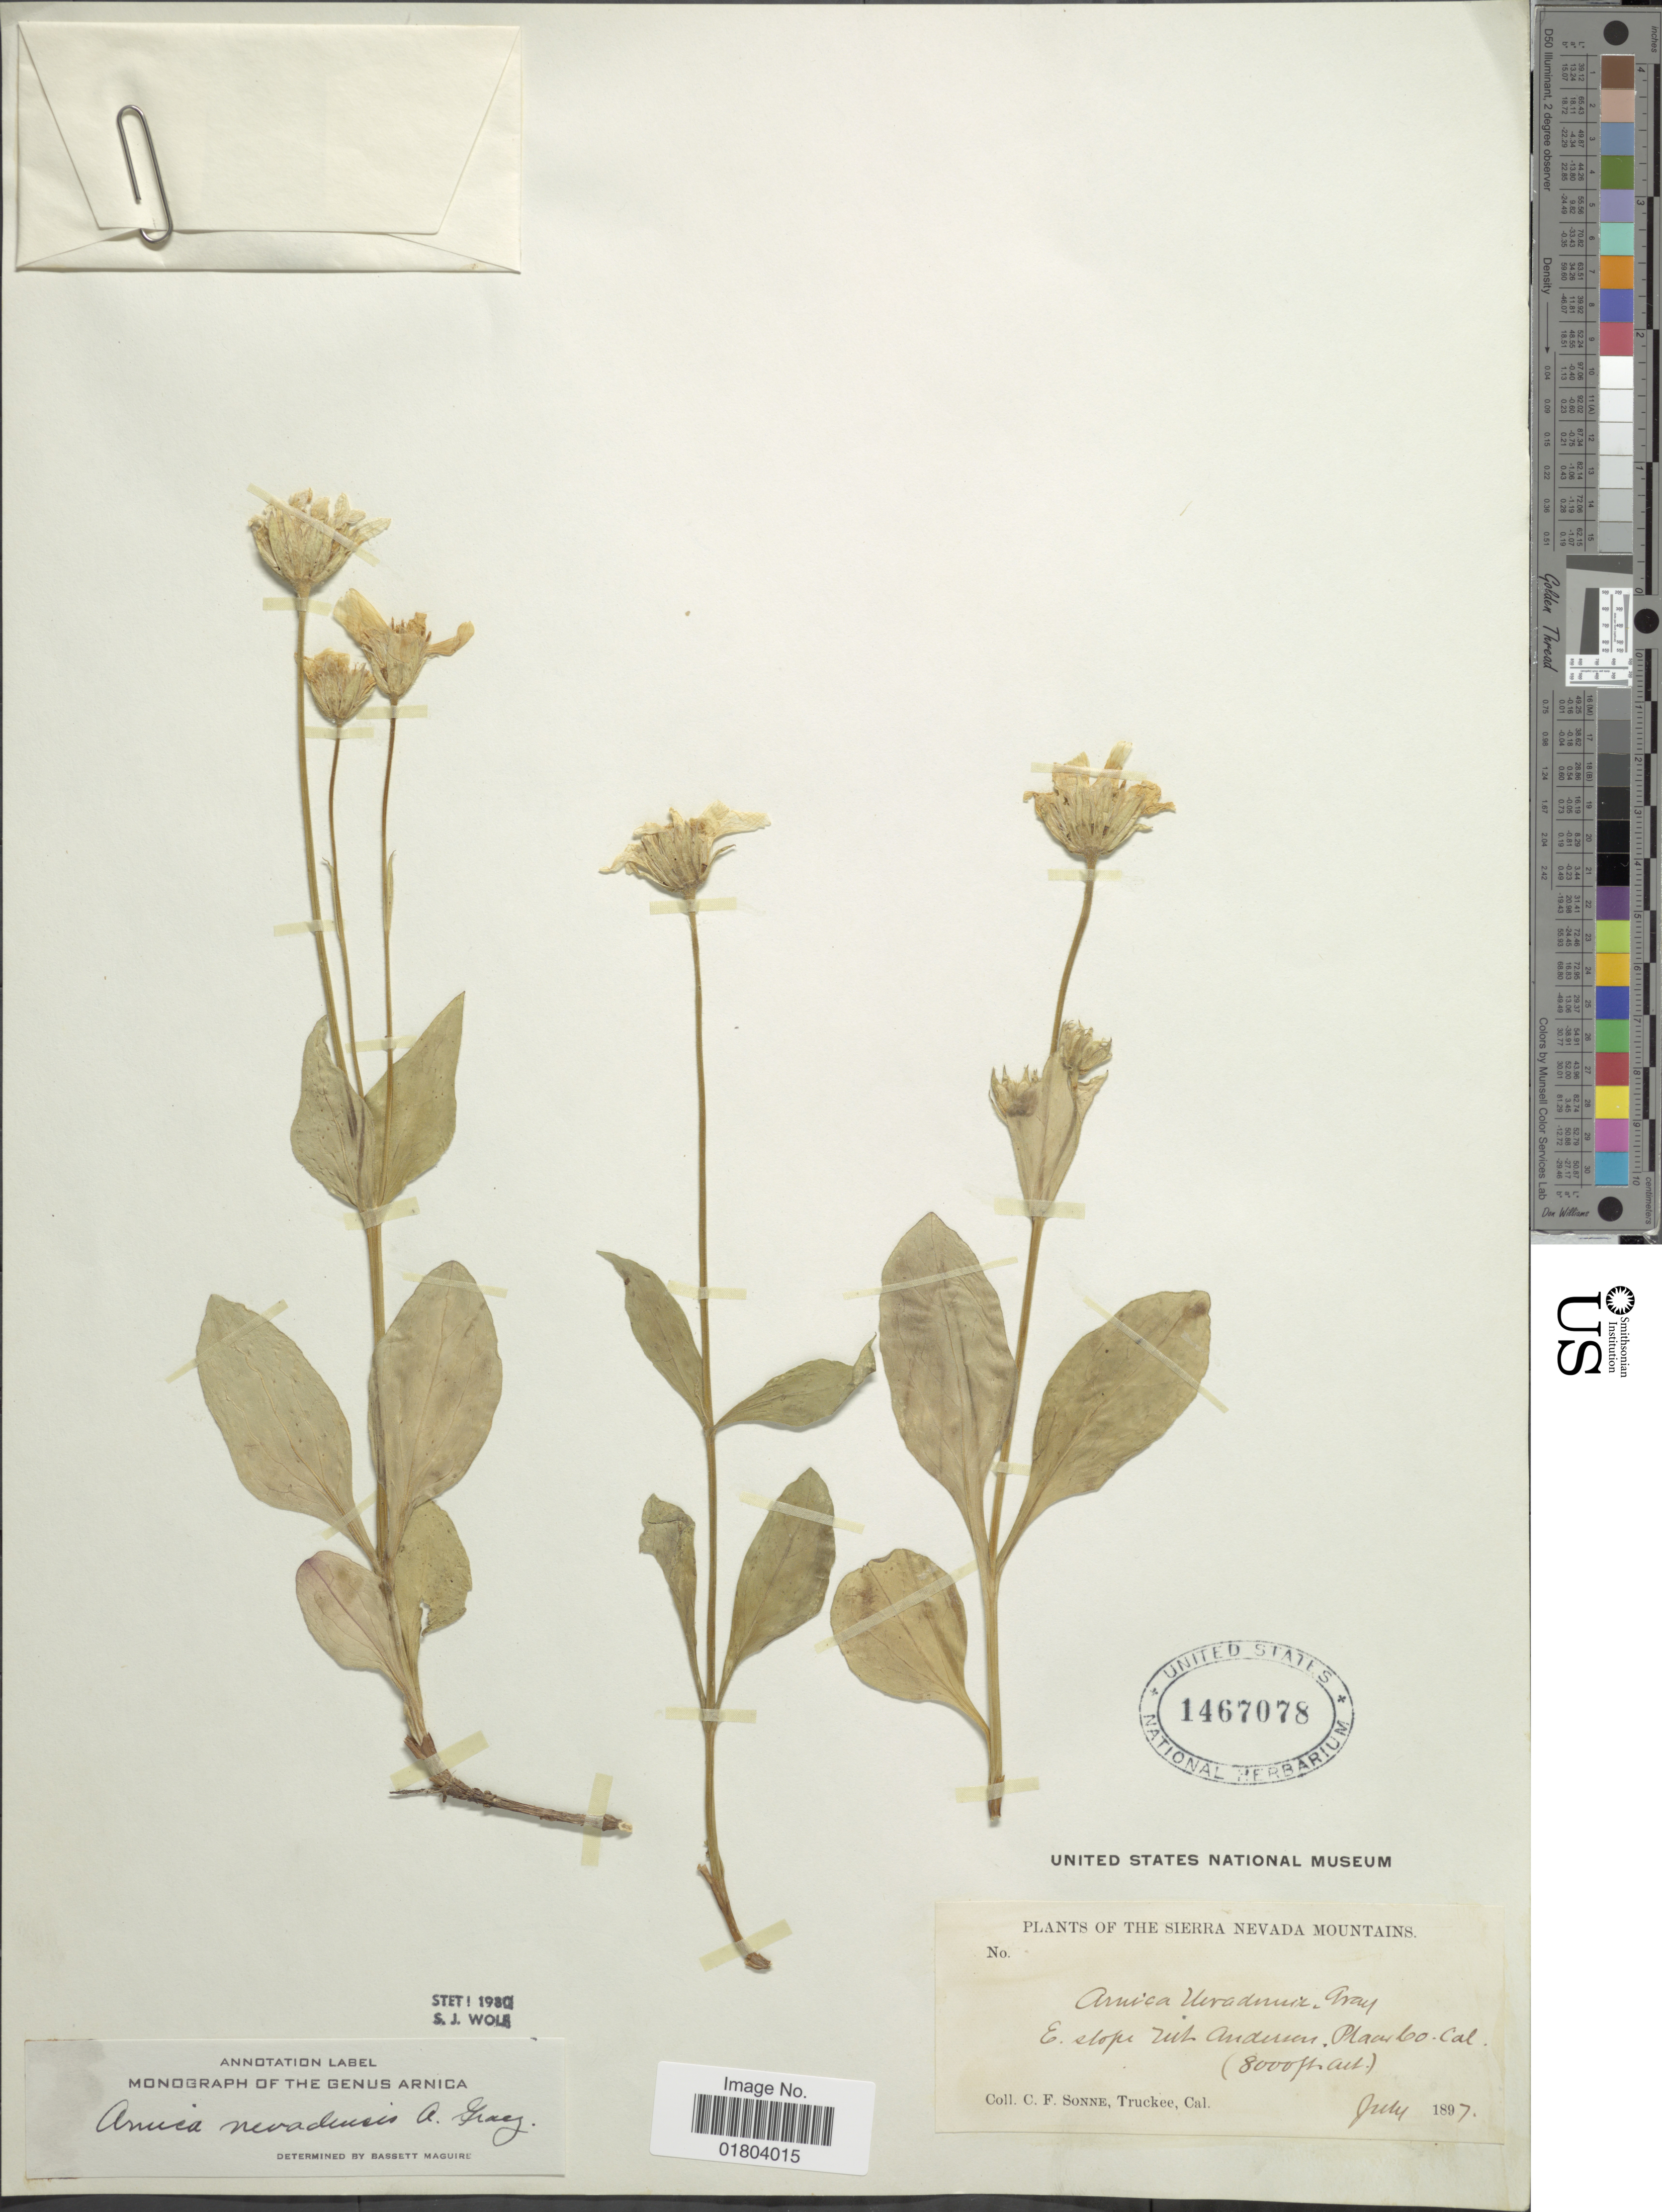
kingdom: Plantae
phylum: Tracheophyta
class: Magnoliopsida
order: Asterales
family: Asteraceae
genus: Arnica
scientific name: Arnica nevadensis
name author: A. Gray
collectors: C. Sonne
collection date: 1897-07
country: United States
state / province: California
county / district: Placer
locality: The Sierra Nevada Mountains, E slope mt Andersen, Placer Co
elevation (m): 2438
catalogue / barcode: US 1467078